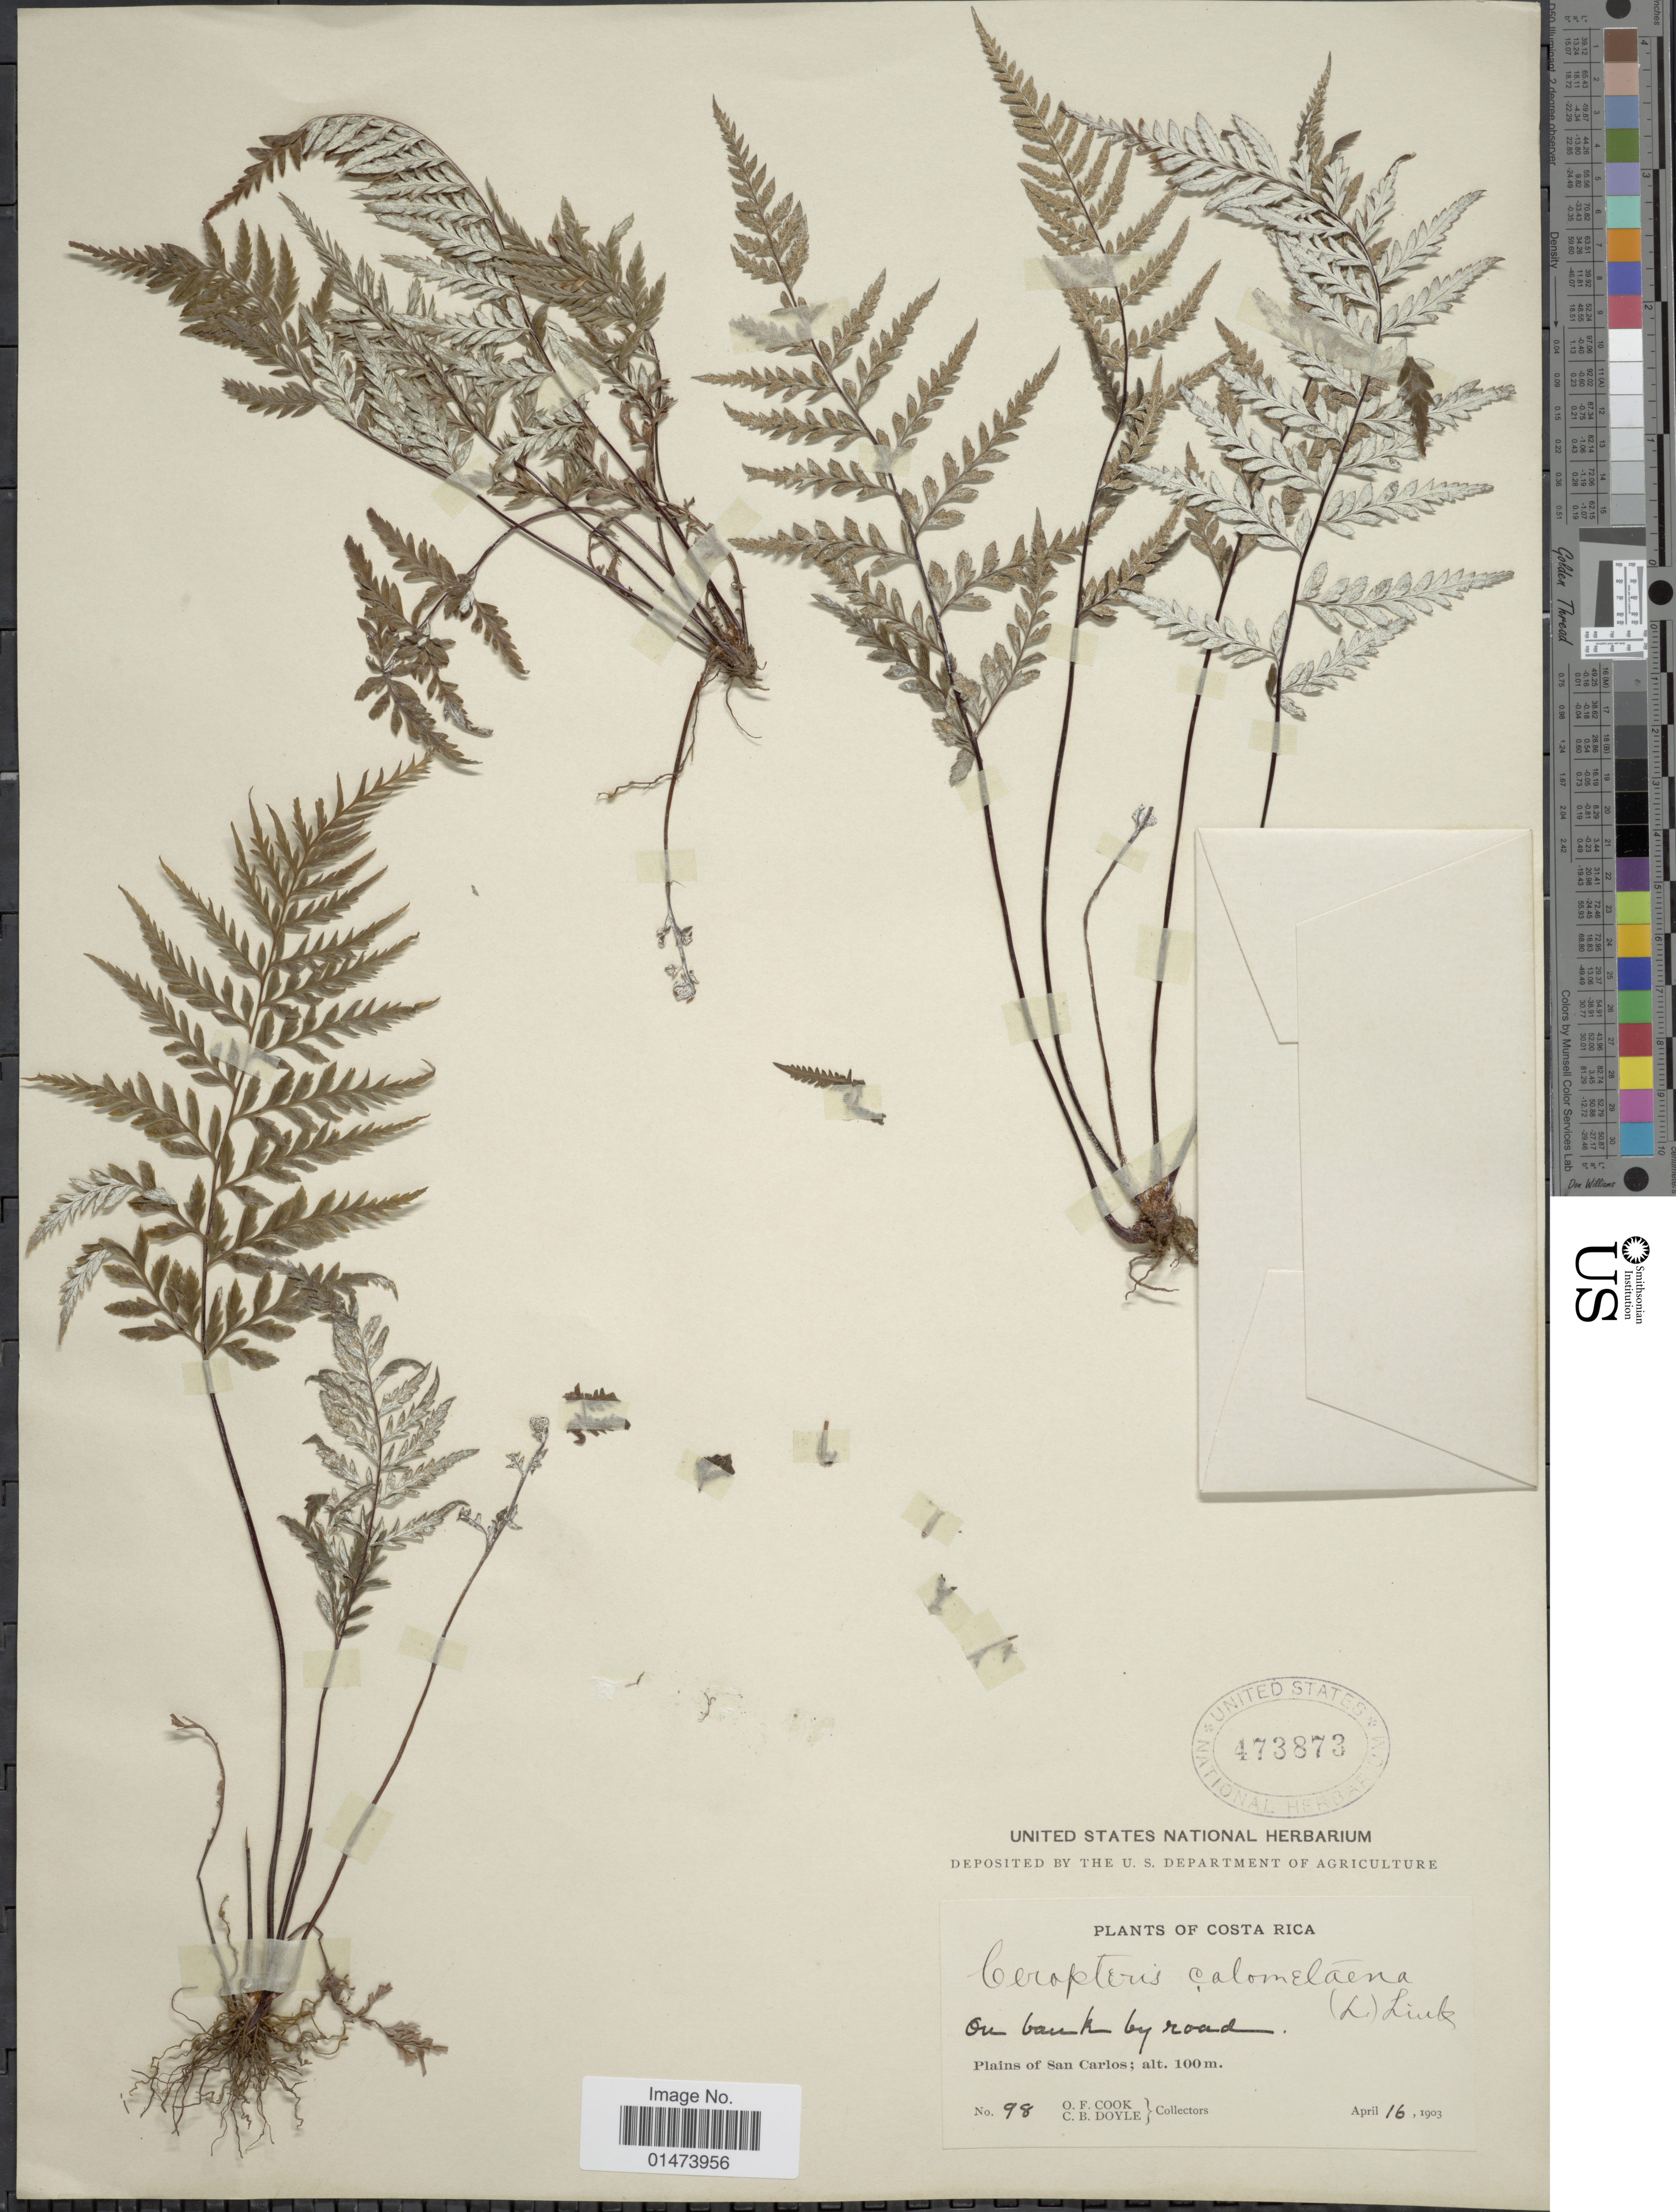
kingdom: Plantae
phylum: Tracheophyta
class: Polypodiopsida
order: Polypodiales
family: Pteridaceae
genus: Pityrogramma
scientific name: Pityrogramma calomelanos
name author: (L.) Link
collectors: O. F. Cook & C. Doyle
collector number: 98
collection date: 1903-04-16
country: Costa Rica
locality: Plains of San Carlos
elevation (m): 100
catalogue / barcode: US 473873